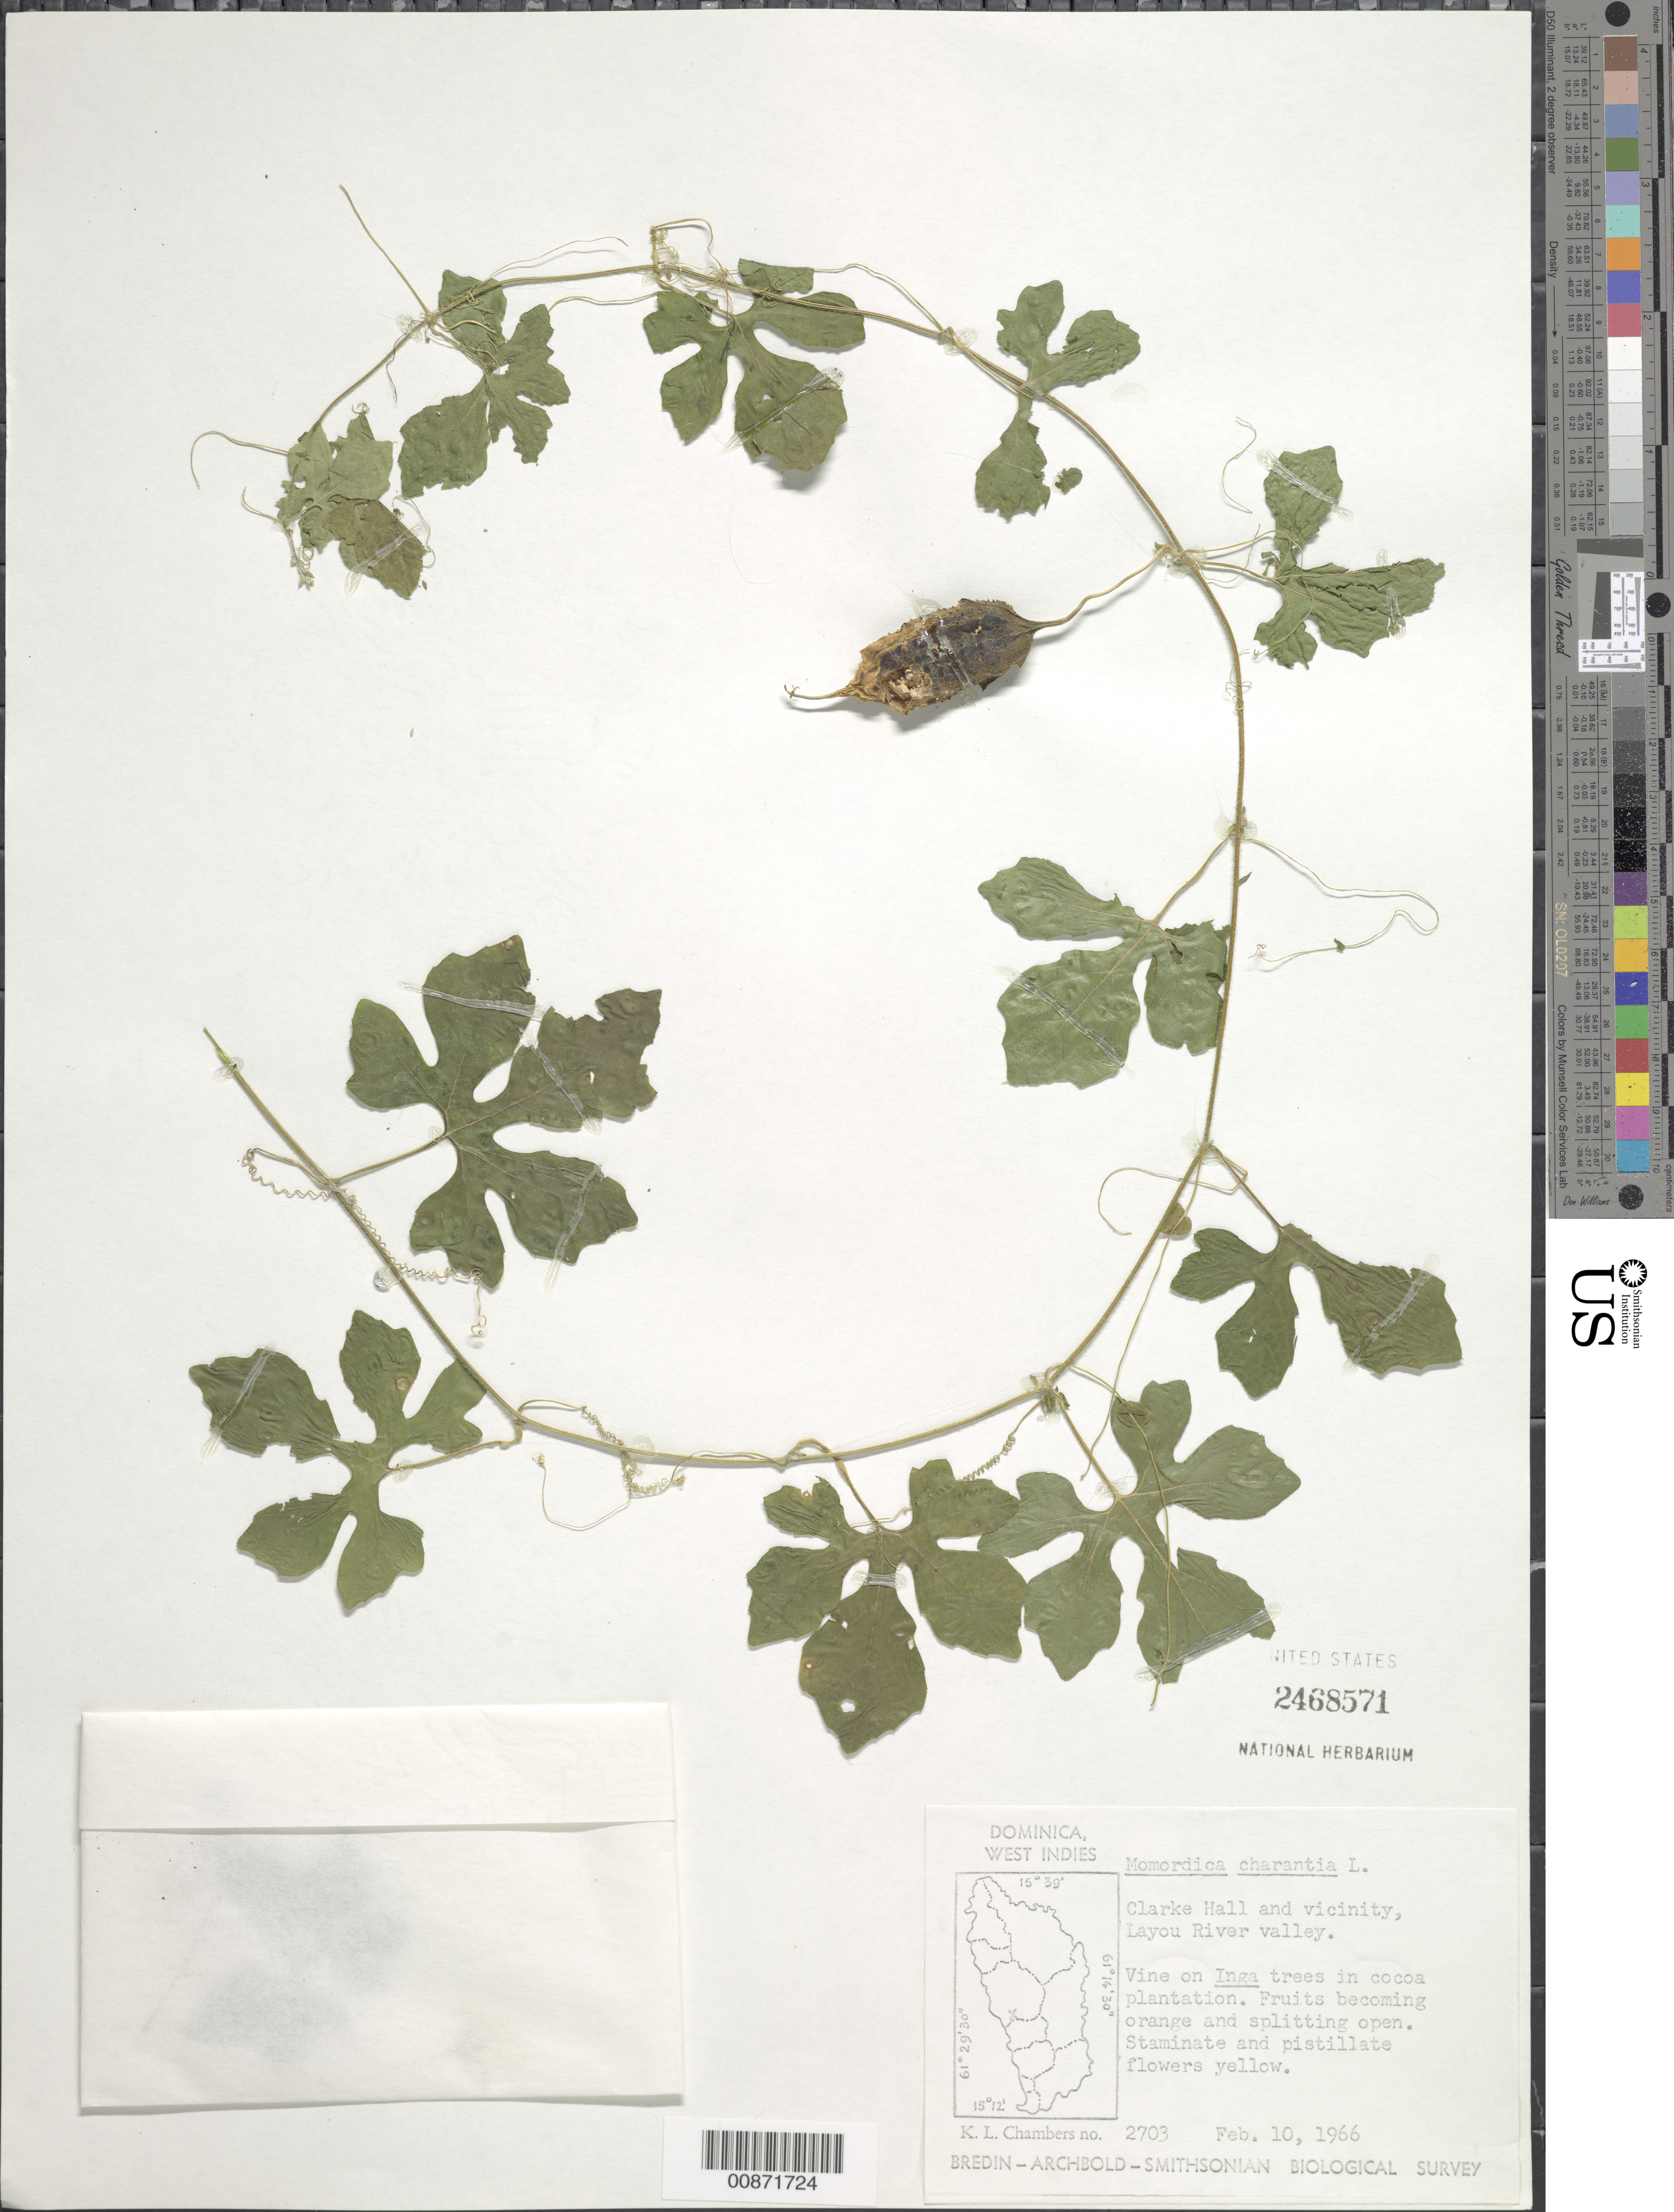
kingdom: Plantae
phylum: Tracheophyta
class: Magnoliopsida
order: Cucurbitales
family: Cucurbitaceae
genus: Momordica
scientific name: Momordica charantia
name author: L.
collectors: K. L. Chambers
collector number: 2703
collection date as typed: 10 Feb 1966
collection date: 1966-02-10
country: Dominica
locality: Clarke Hall and vicinity, Layou River valley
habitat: Climbing on Inga trees in cocoa plantation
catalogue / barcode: US 2468571